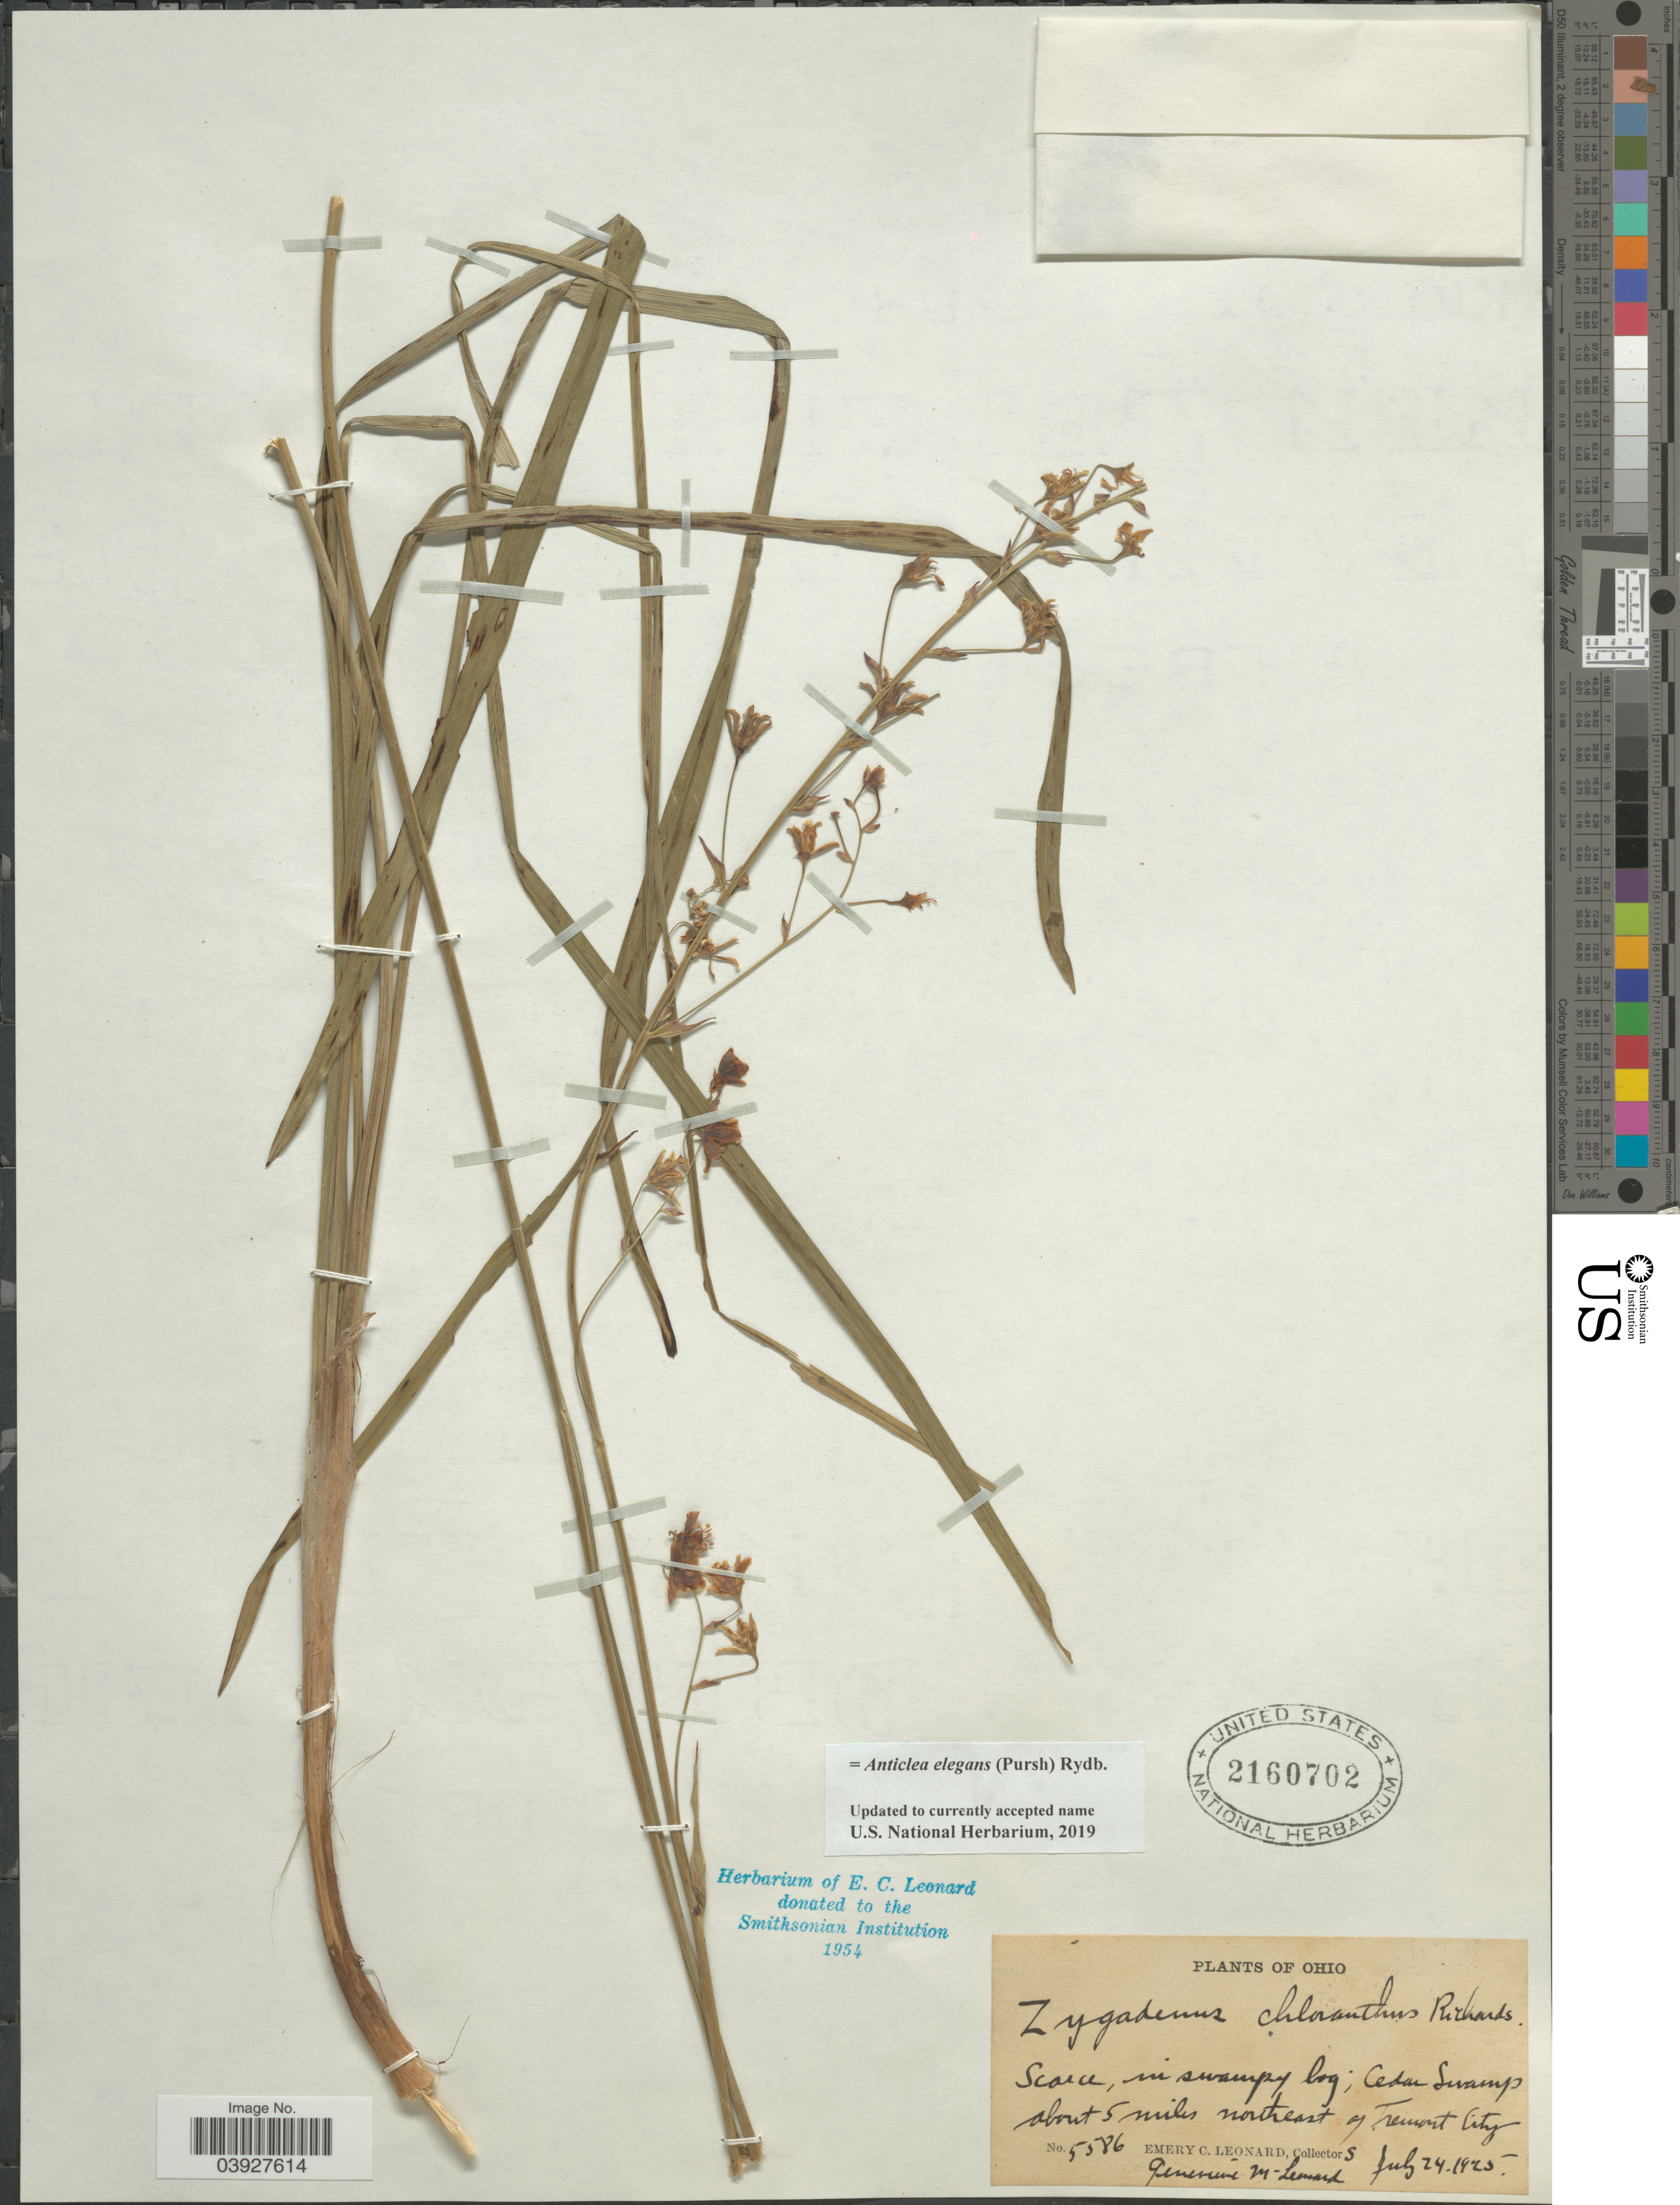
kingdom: Plantae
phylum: Tracheophyta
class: Liliopsida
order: Liliales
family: Melanthiaceae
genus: Anticlea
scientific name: Anticlea elegans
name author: (Pursh) Rydb.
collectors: E. C. Leonard & G. M. Leonard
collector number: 5586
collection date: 1925-07-24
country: United States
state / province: Ohio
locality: In swampy bog; Cedar Swamp about 5 miles northeast of Tremont City.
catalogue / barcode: US 2160702